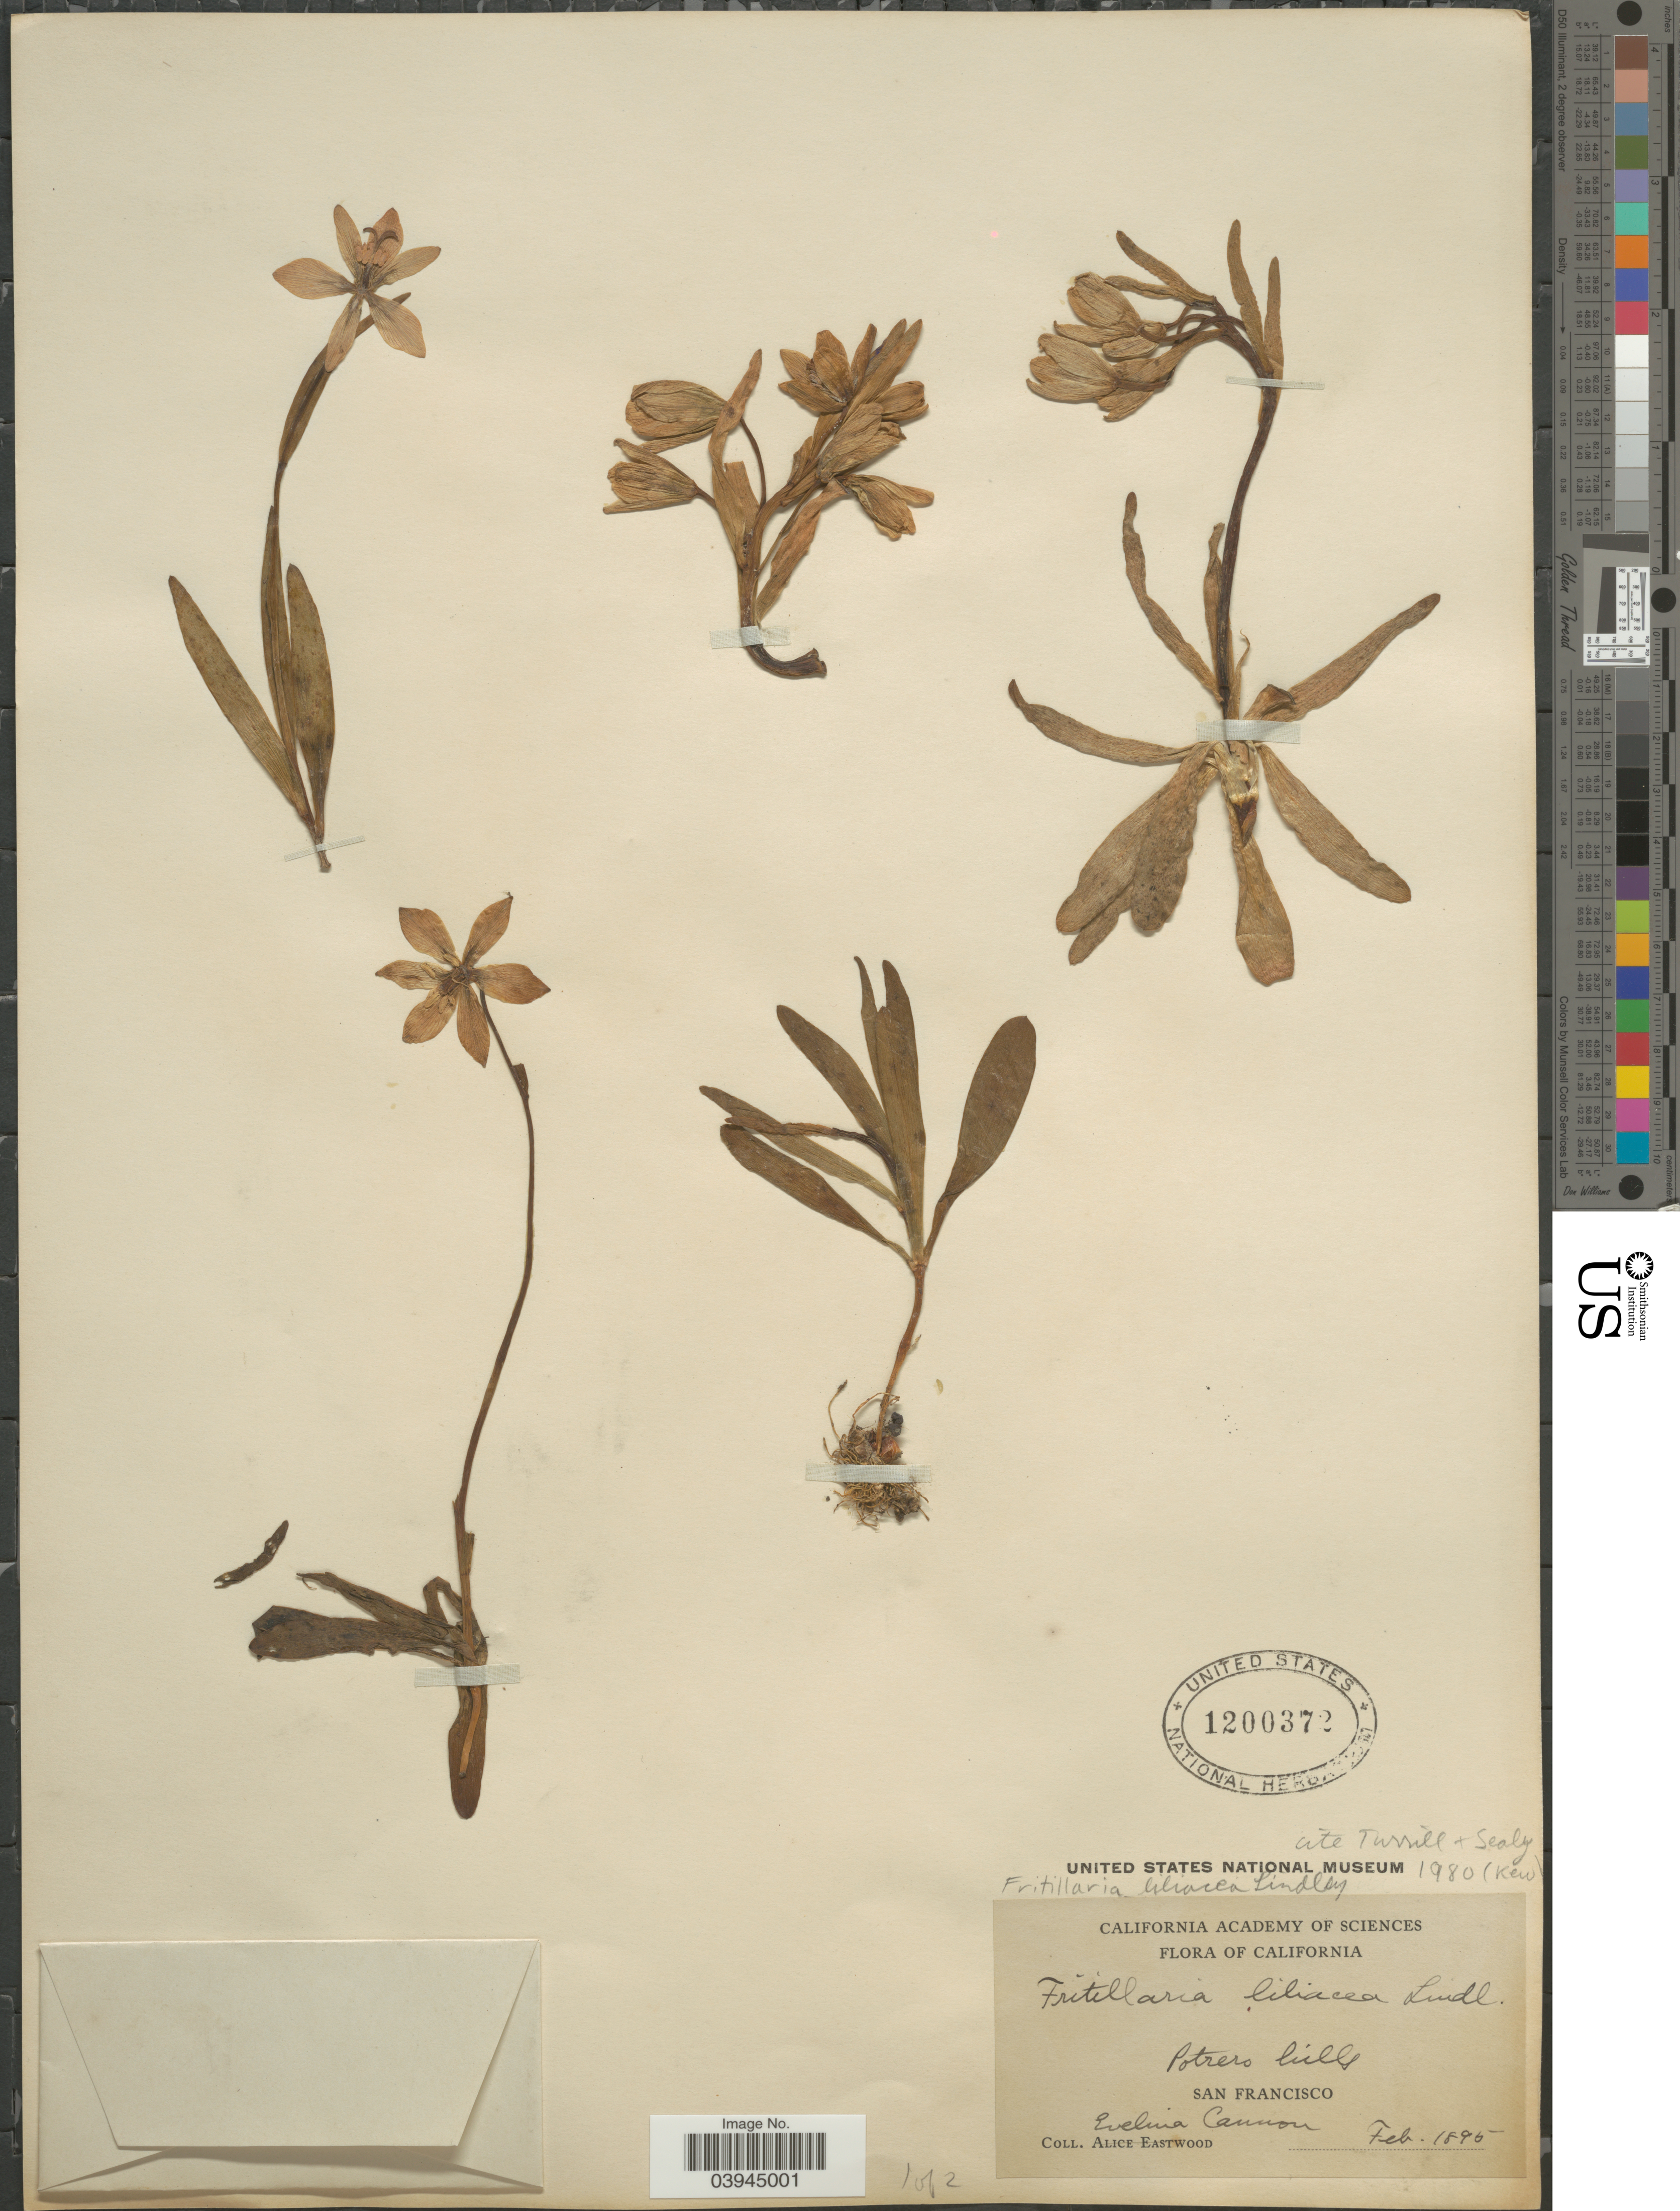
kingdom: Plantae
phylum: Tracheophyta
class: Liliopsida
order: Liliales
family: Liliaceae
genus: Fritillaria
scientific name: Fritillaria liliacea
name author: Lindl.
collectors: E. Cannon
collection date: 1895-02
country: United States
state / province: California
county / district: San Francisco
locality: Potrero hills. San Francisco.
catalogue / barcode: US 1200372